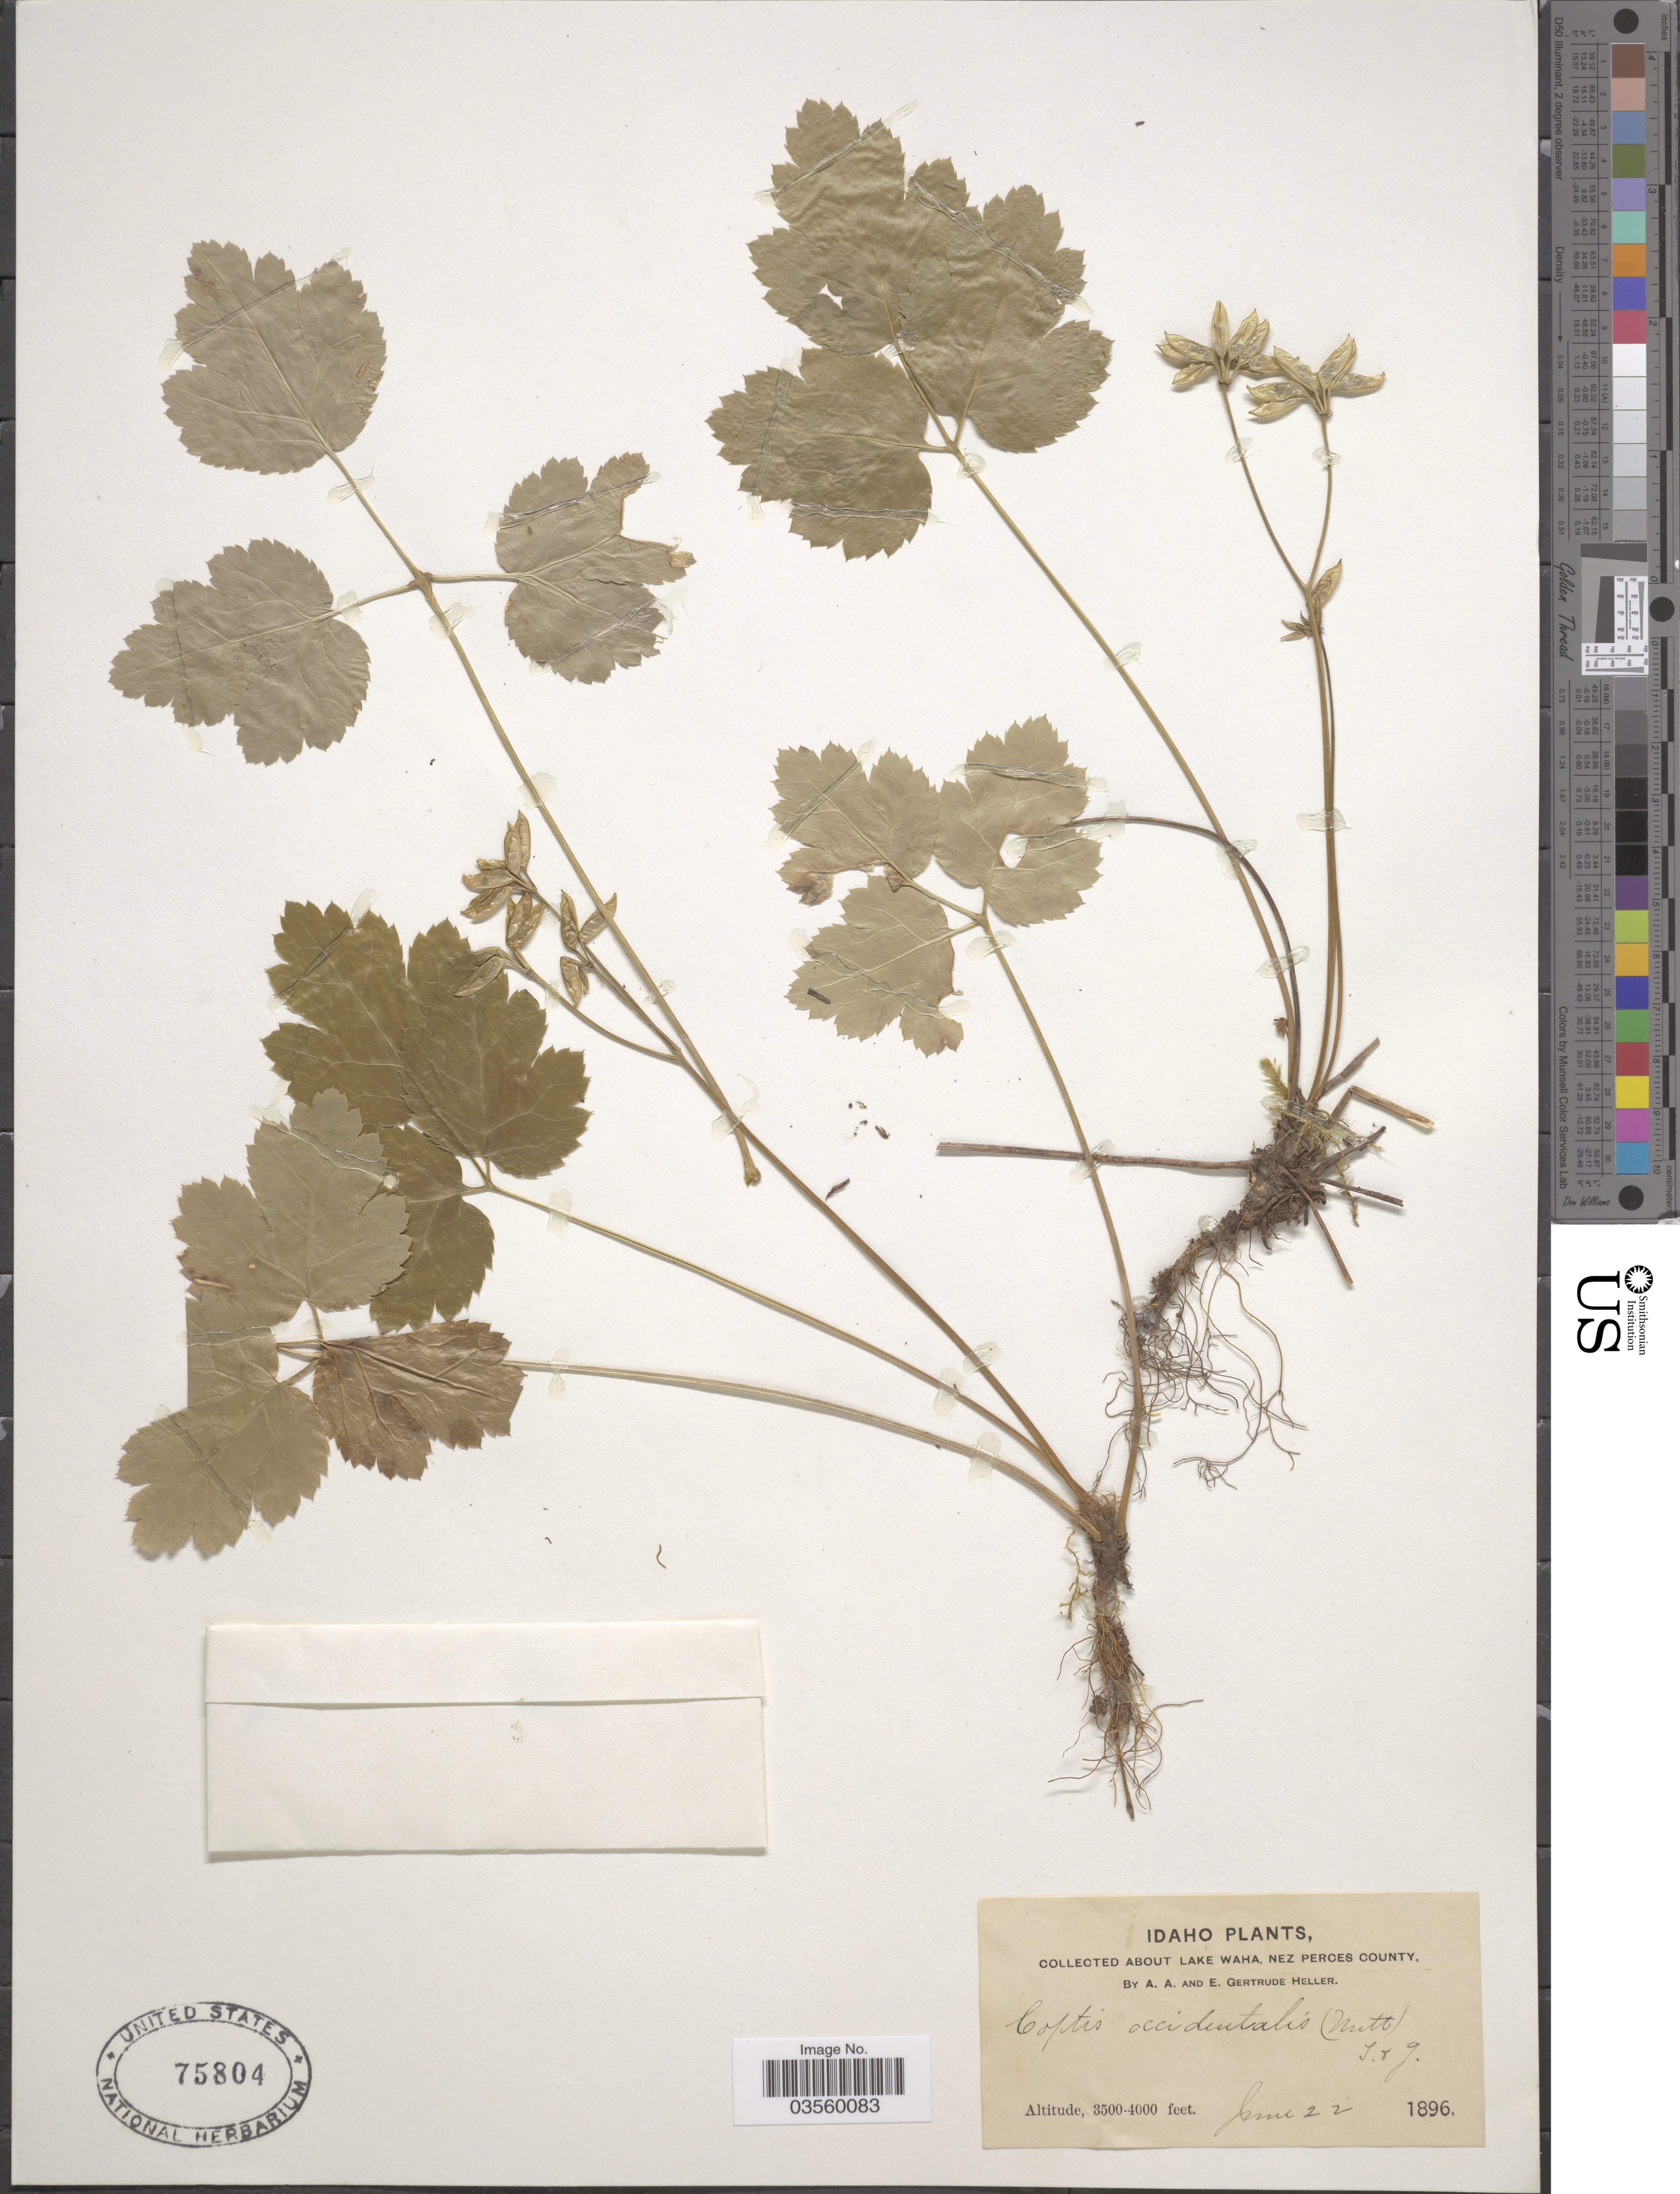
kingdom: Plantae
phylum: Tracheophyta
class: Magnoliopsida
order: Ranunculales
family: Ranunculaceae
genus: Coptis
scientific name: Coptis occidentalis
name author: Torr. & A. Gray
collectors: A. A. Heller & E. Gertrude Heller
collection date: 1896-06-22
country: United States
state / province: Idaho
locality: About Lake Waha, Nez Perces County.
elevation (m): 1067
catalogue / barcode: US 75804